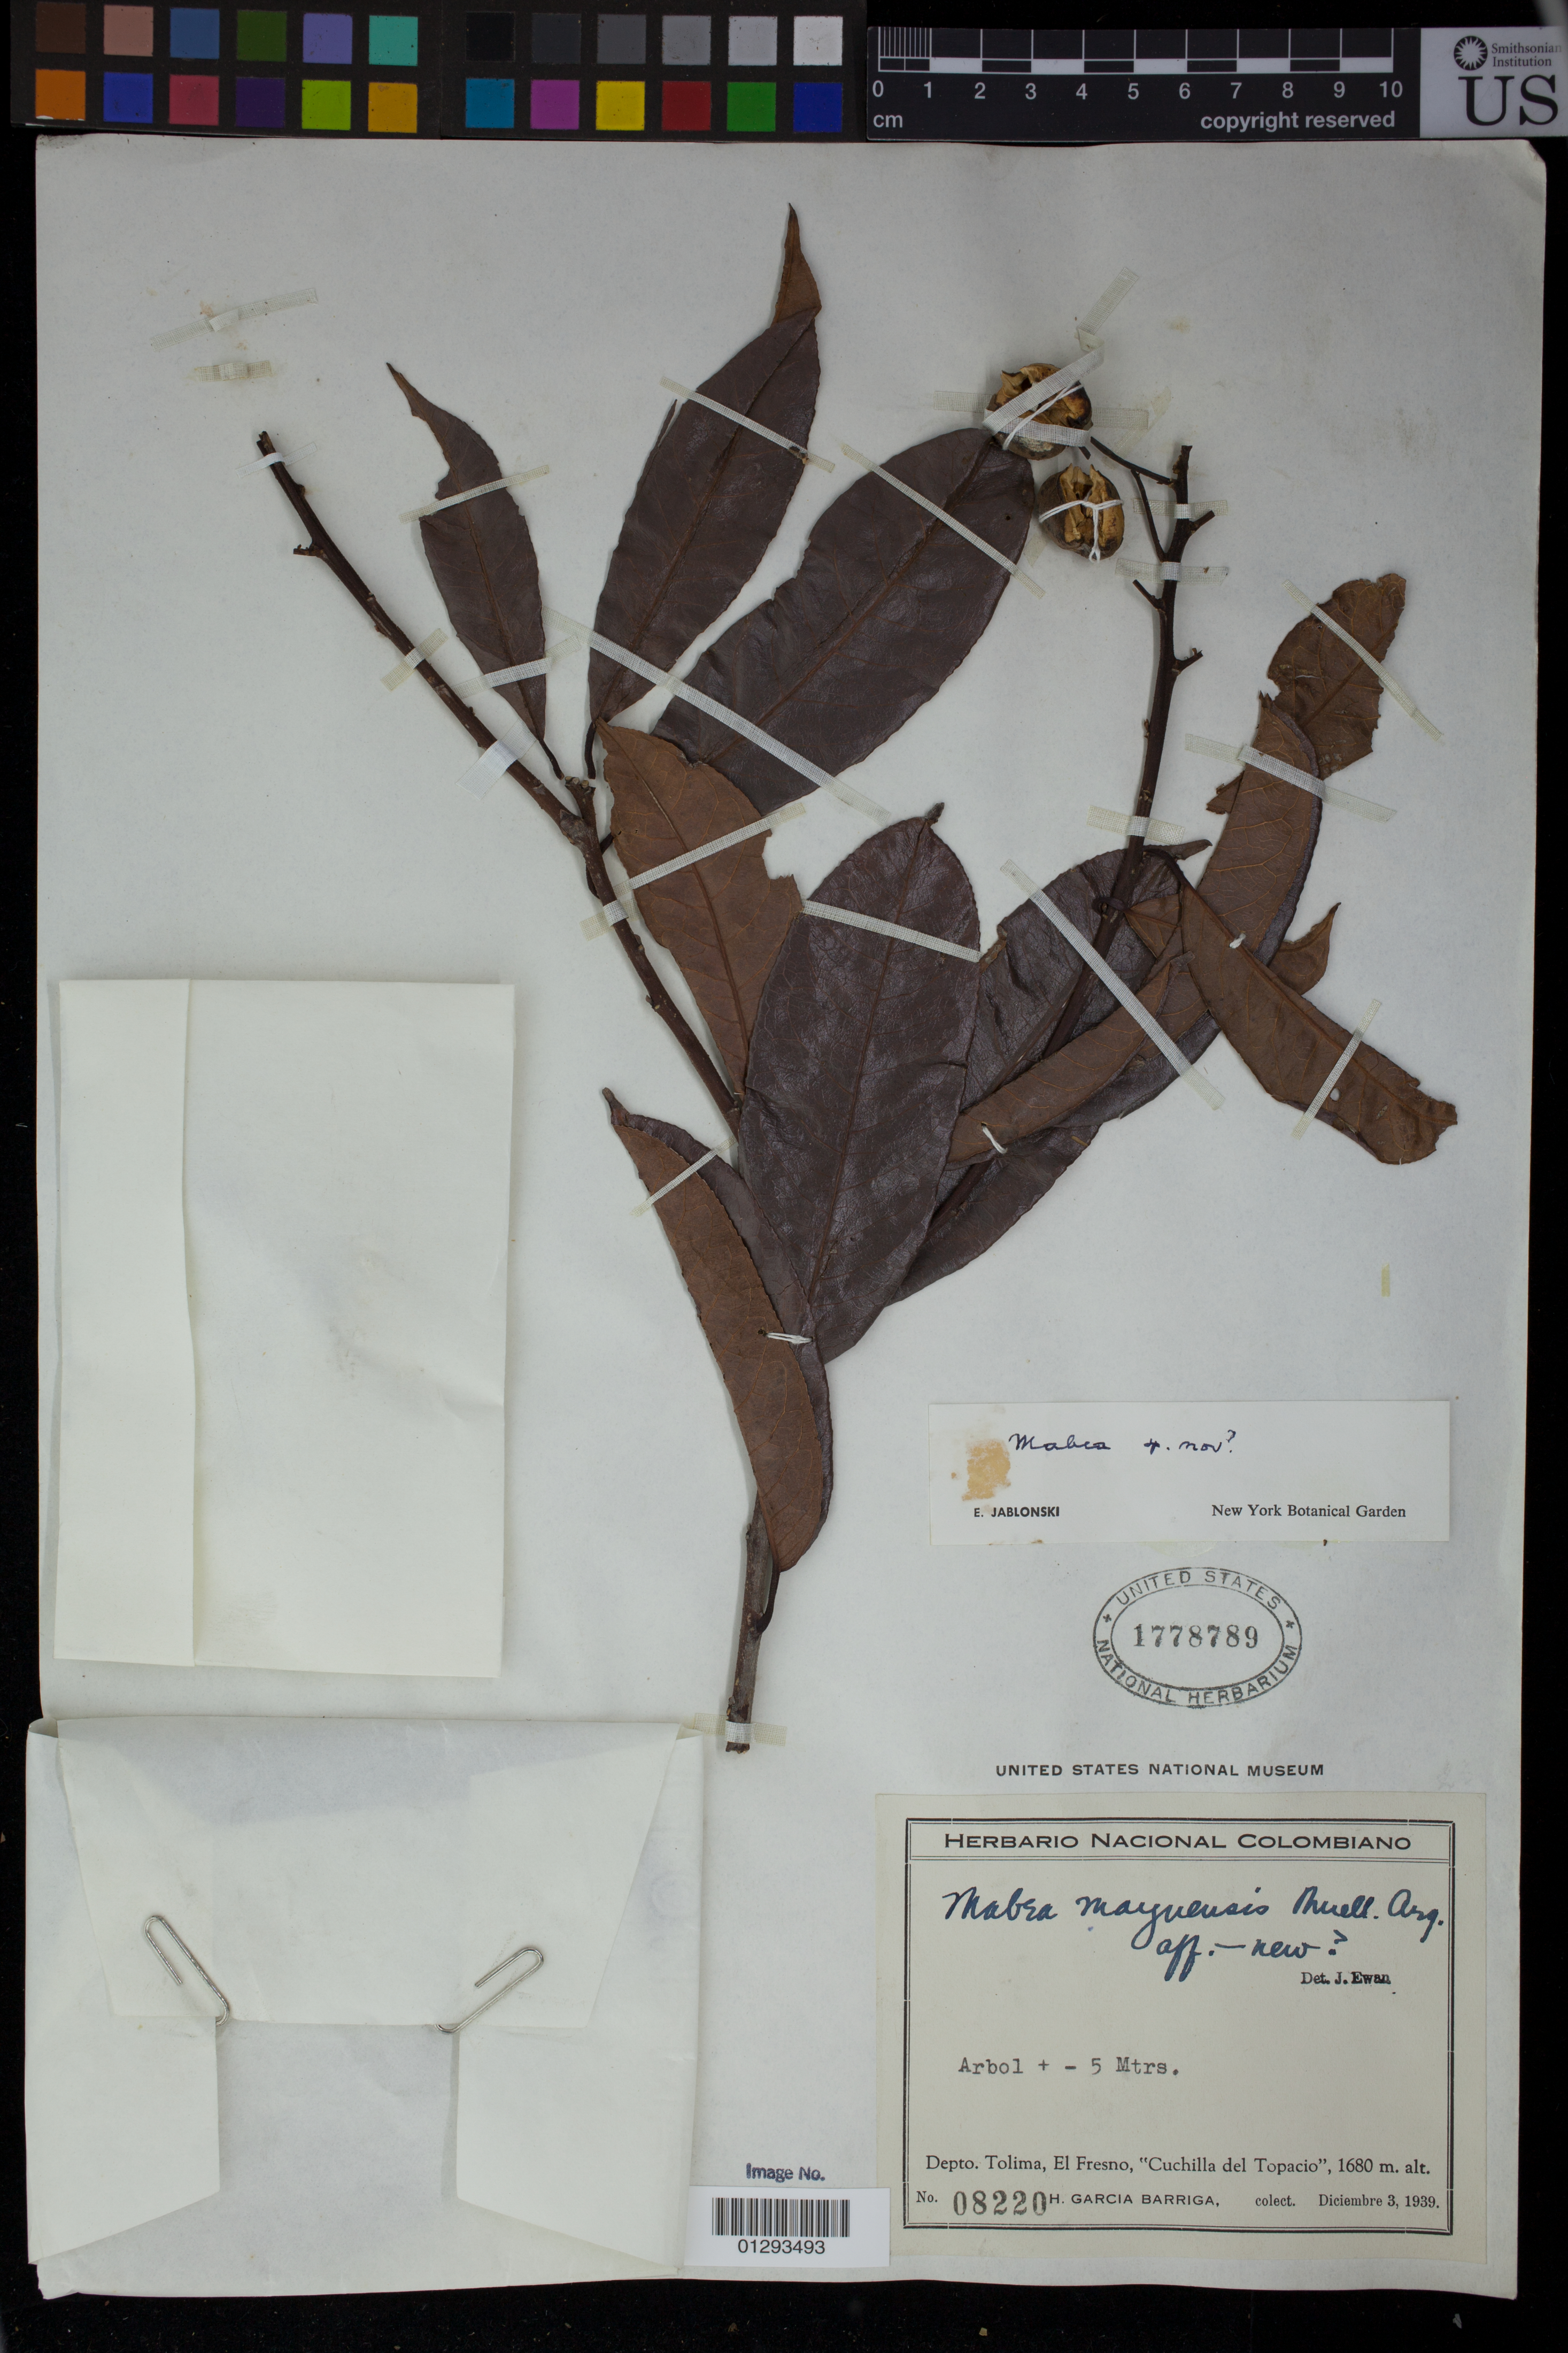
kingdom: Plantae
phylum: Tracheophyta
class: Magnoliopsida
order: Malpighiales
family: Euphorbiaceae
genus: Mabea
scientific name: Mabea sp.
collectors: H. García Barriga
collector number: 08220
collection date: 1939-12-03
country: Colombia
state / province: Tolima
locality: El Fresno, "Cuchilla del Topacio"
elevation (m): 1680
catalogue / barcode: US 1778789